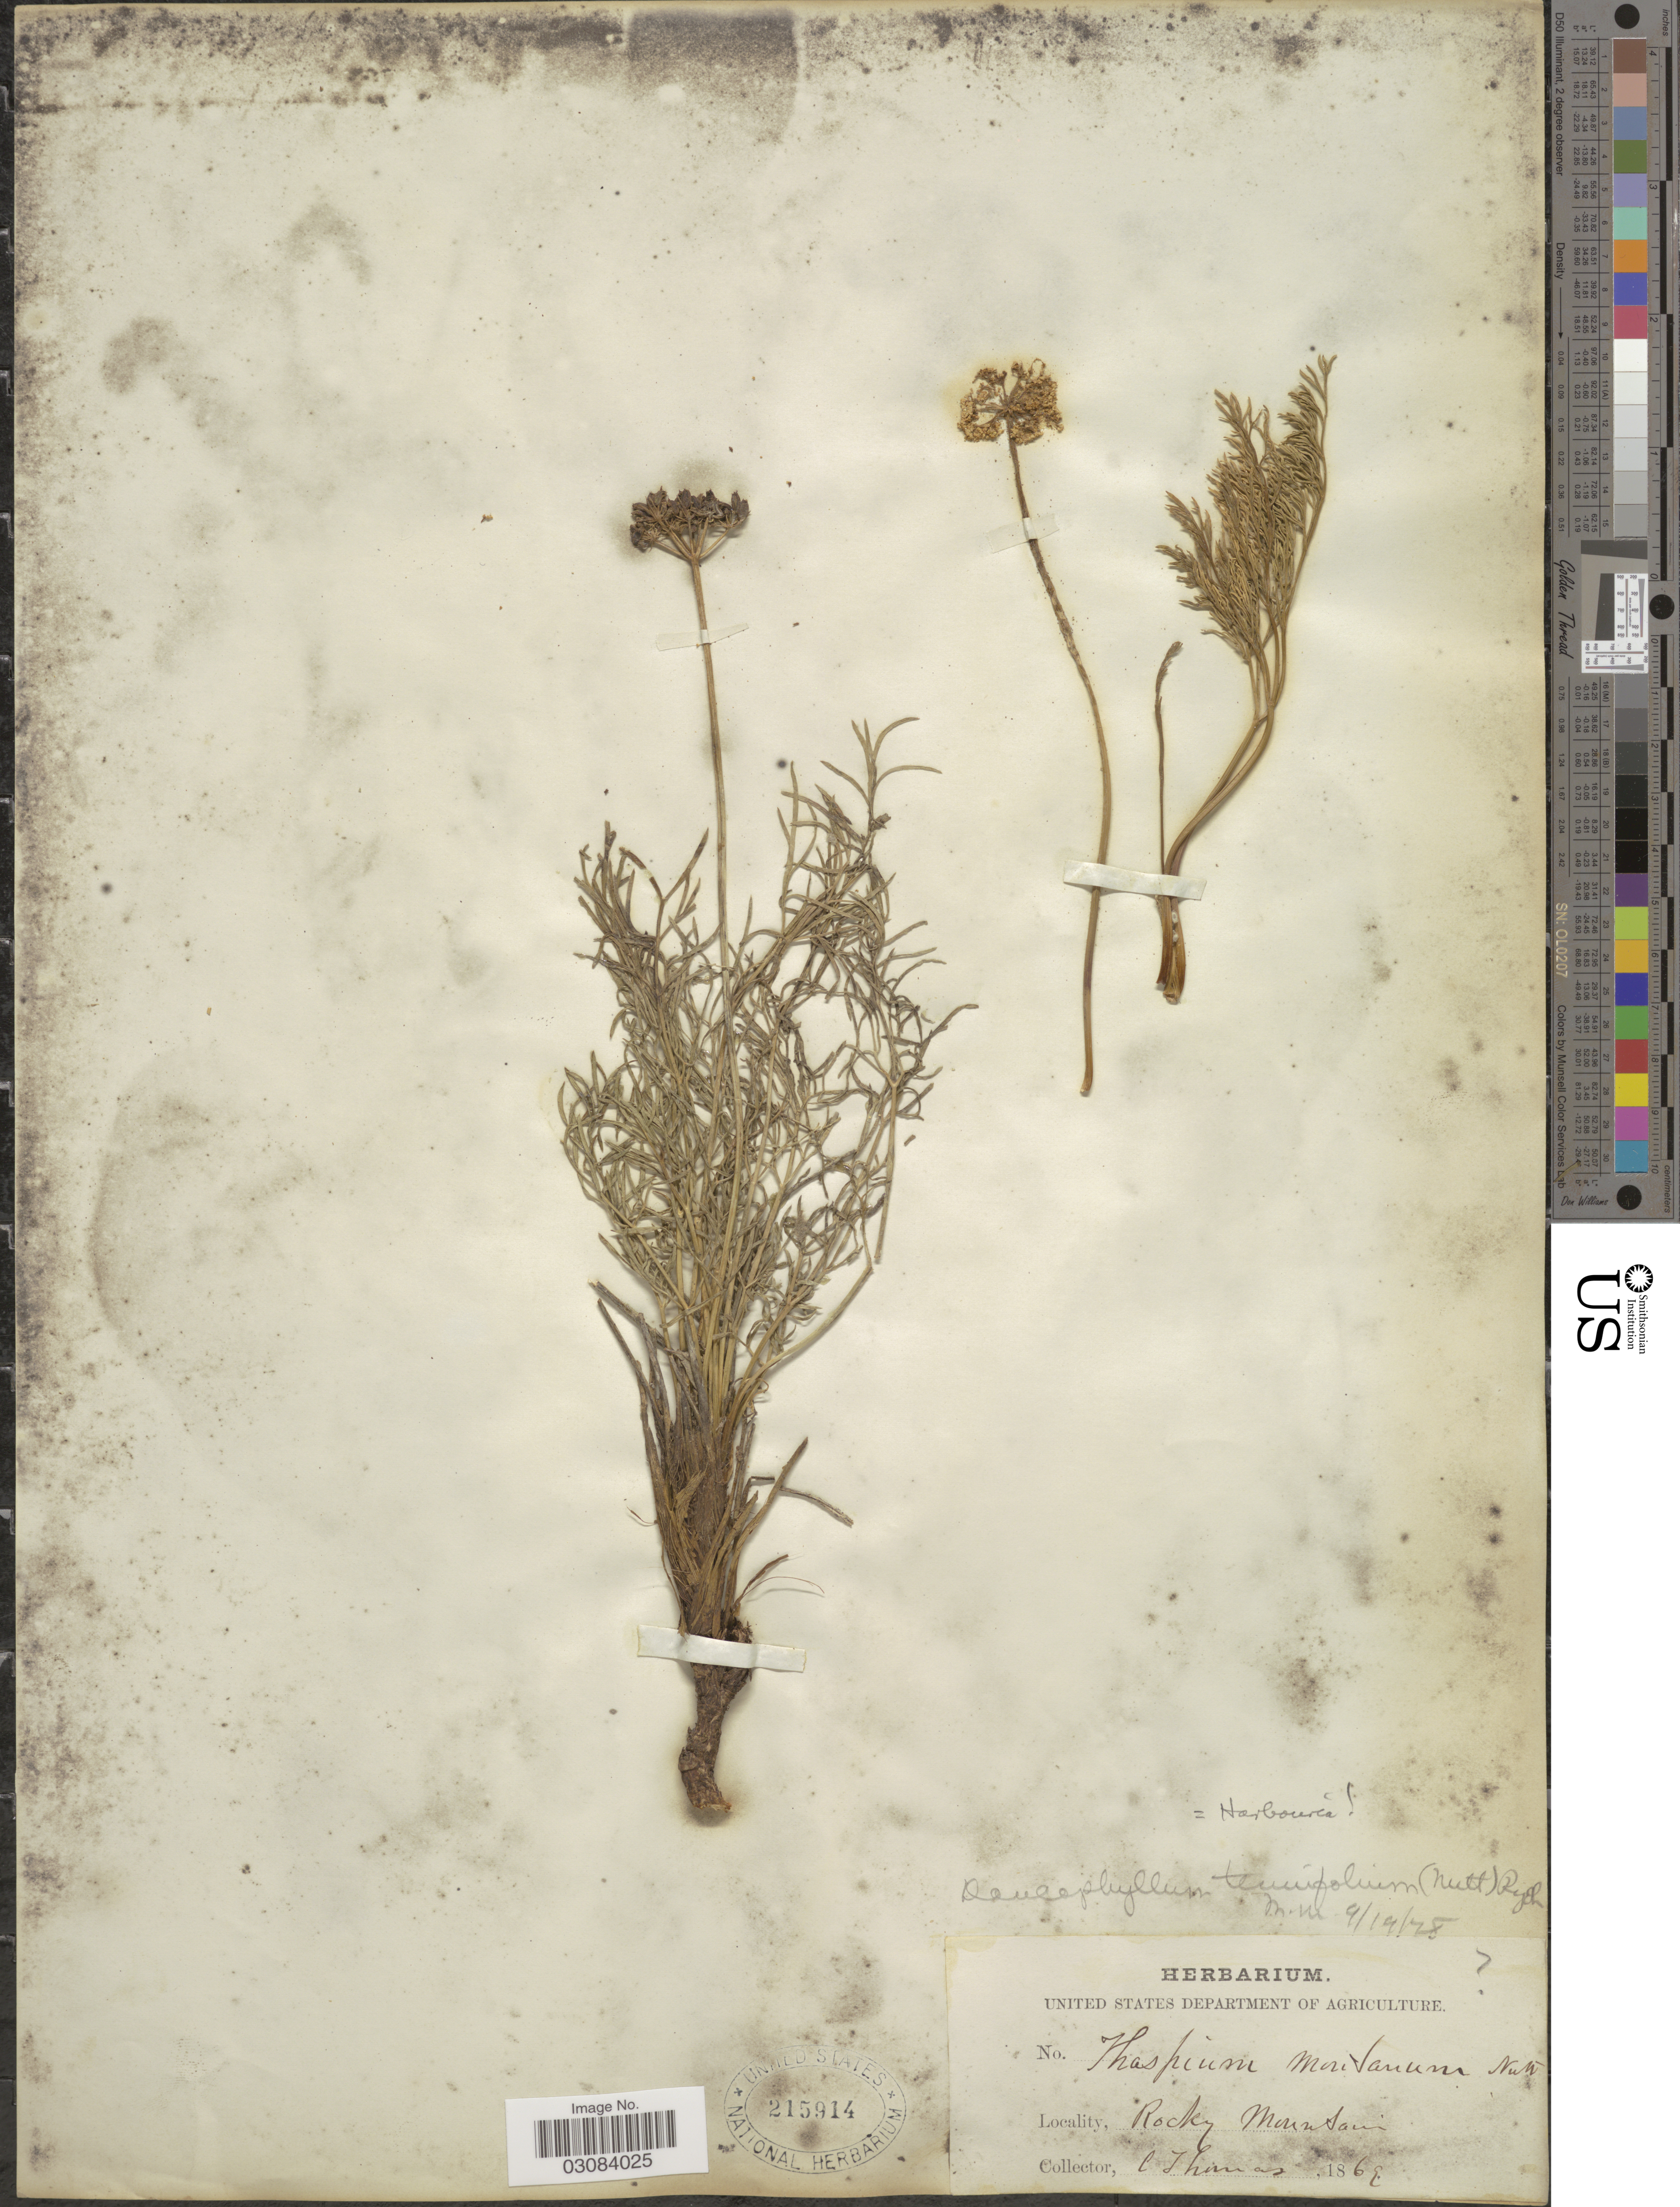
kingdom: Plantae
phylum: Tracheophyta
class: Magnoliopsida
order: Apiales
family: Apiaceae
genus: Harbouria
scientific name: Harbouria trachypleura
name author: (A. Gray) J.M. Coult. & Rose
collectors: C. Thomas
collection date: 1869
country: United States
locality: Rocky Mountain.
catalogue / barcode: US 215914